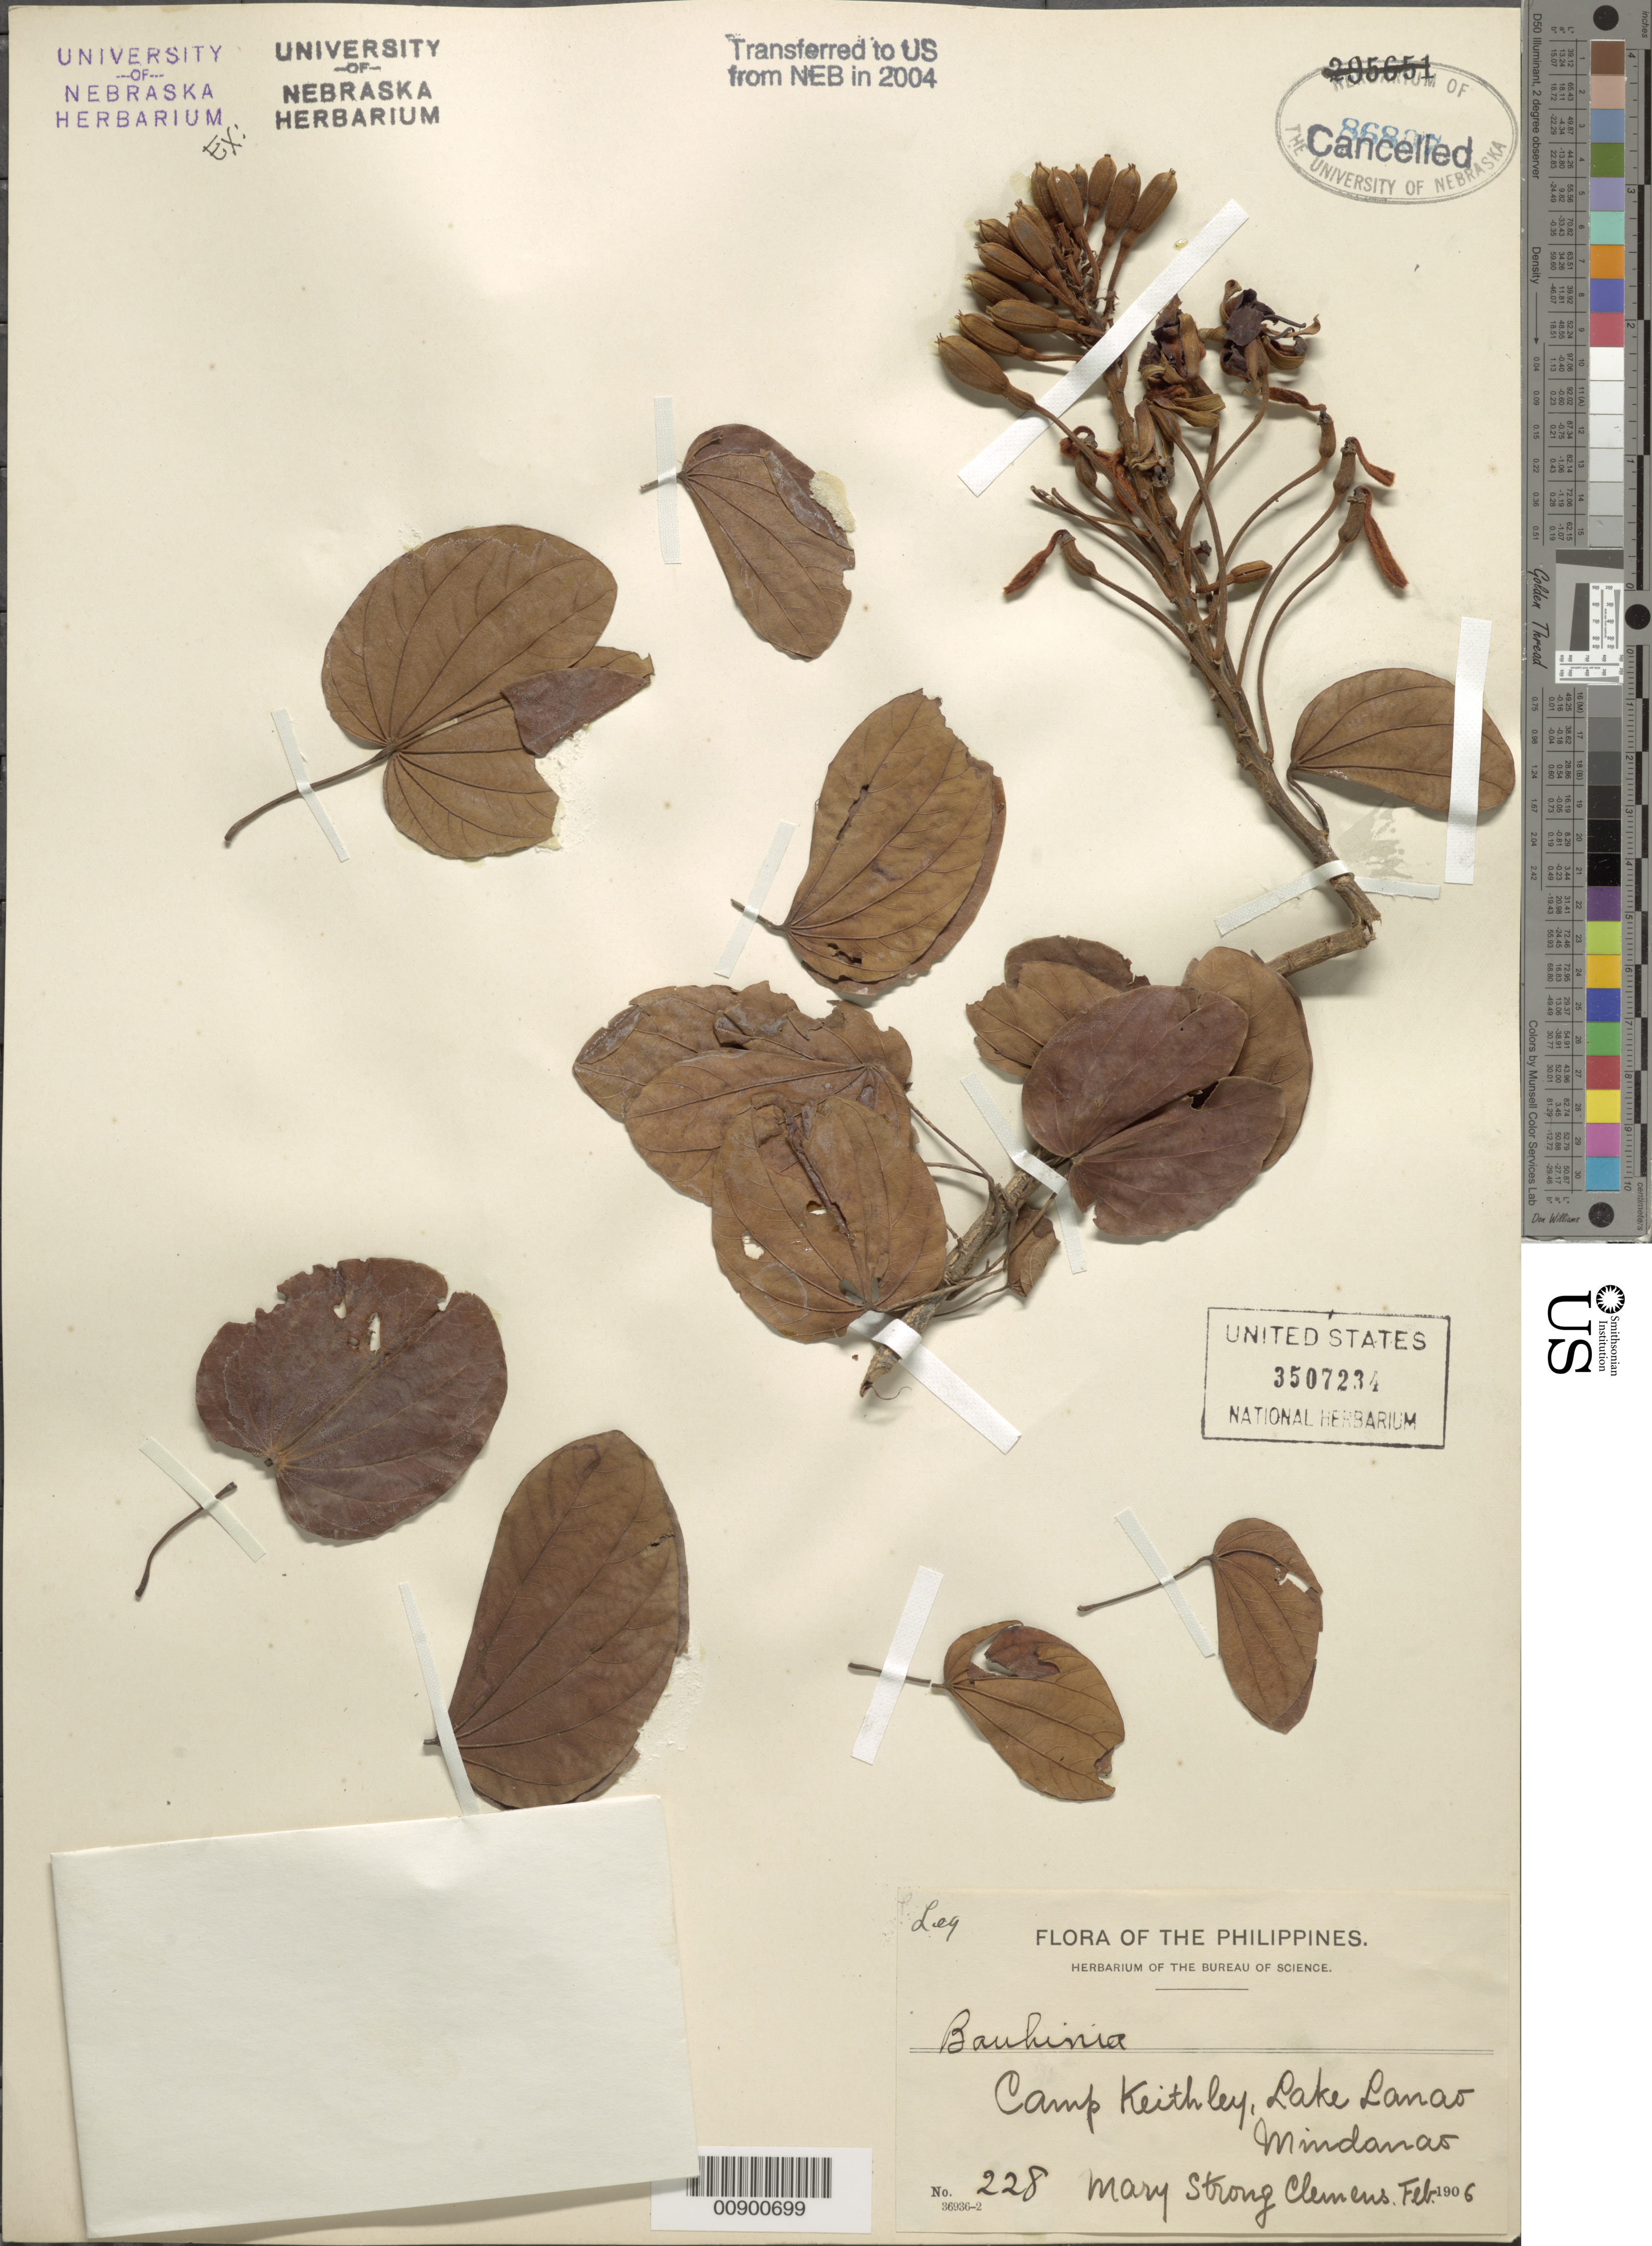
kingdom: Plantae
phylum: Tracheophyta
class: Magnoliopsida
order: Fabales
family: Fabaceae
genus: Bauhinia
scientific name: Bauhinia sp.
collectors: M. S. Clemens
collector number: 228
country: Philippines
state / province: Muslim Mindanao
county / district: Lanao del Sur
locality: Camp; Keithley, Lake Lanso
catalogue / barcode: US 3507234